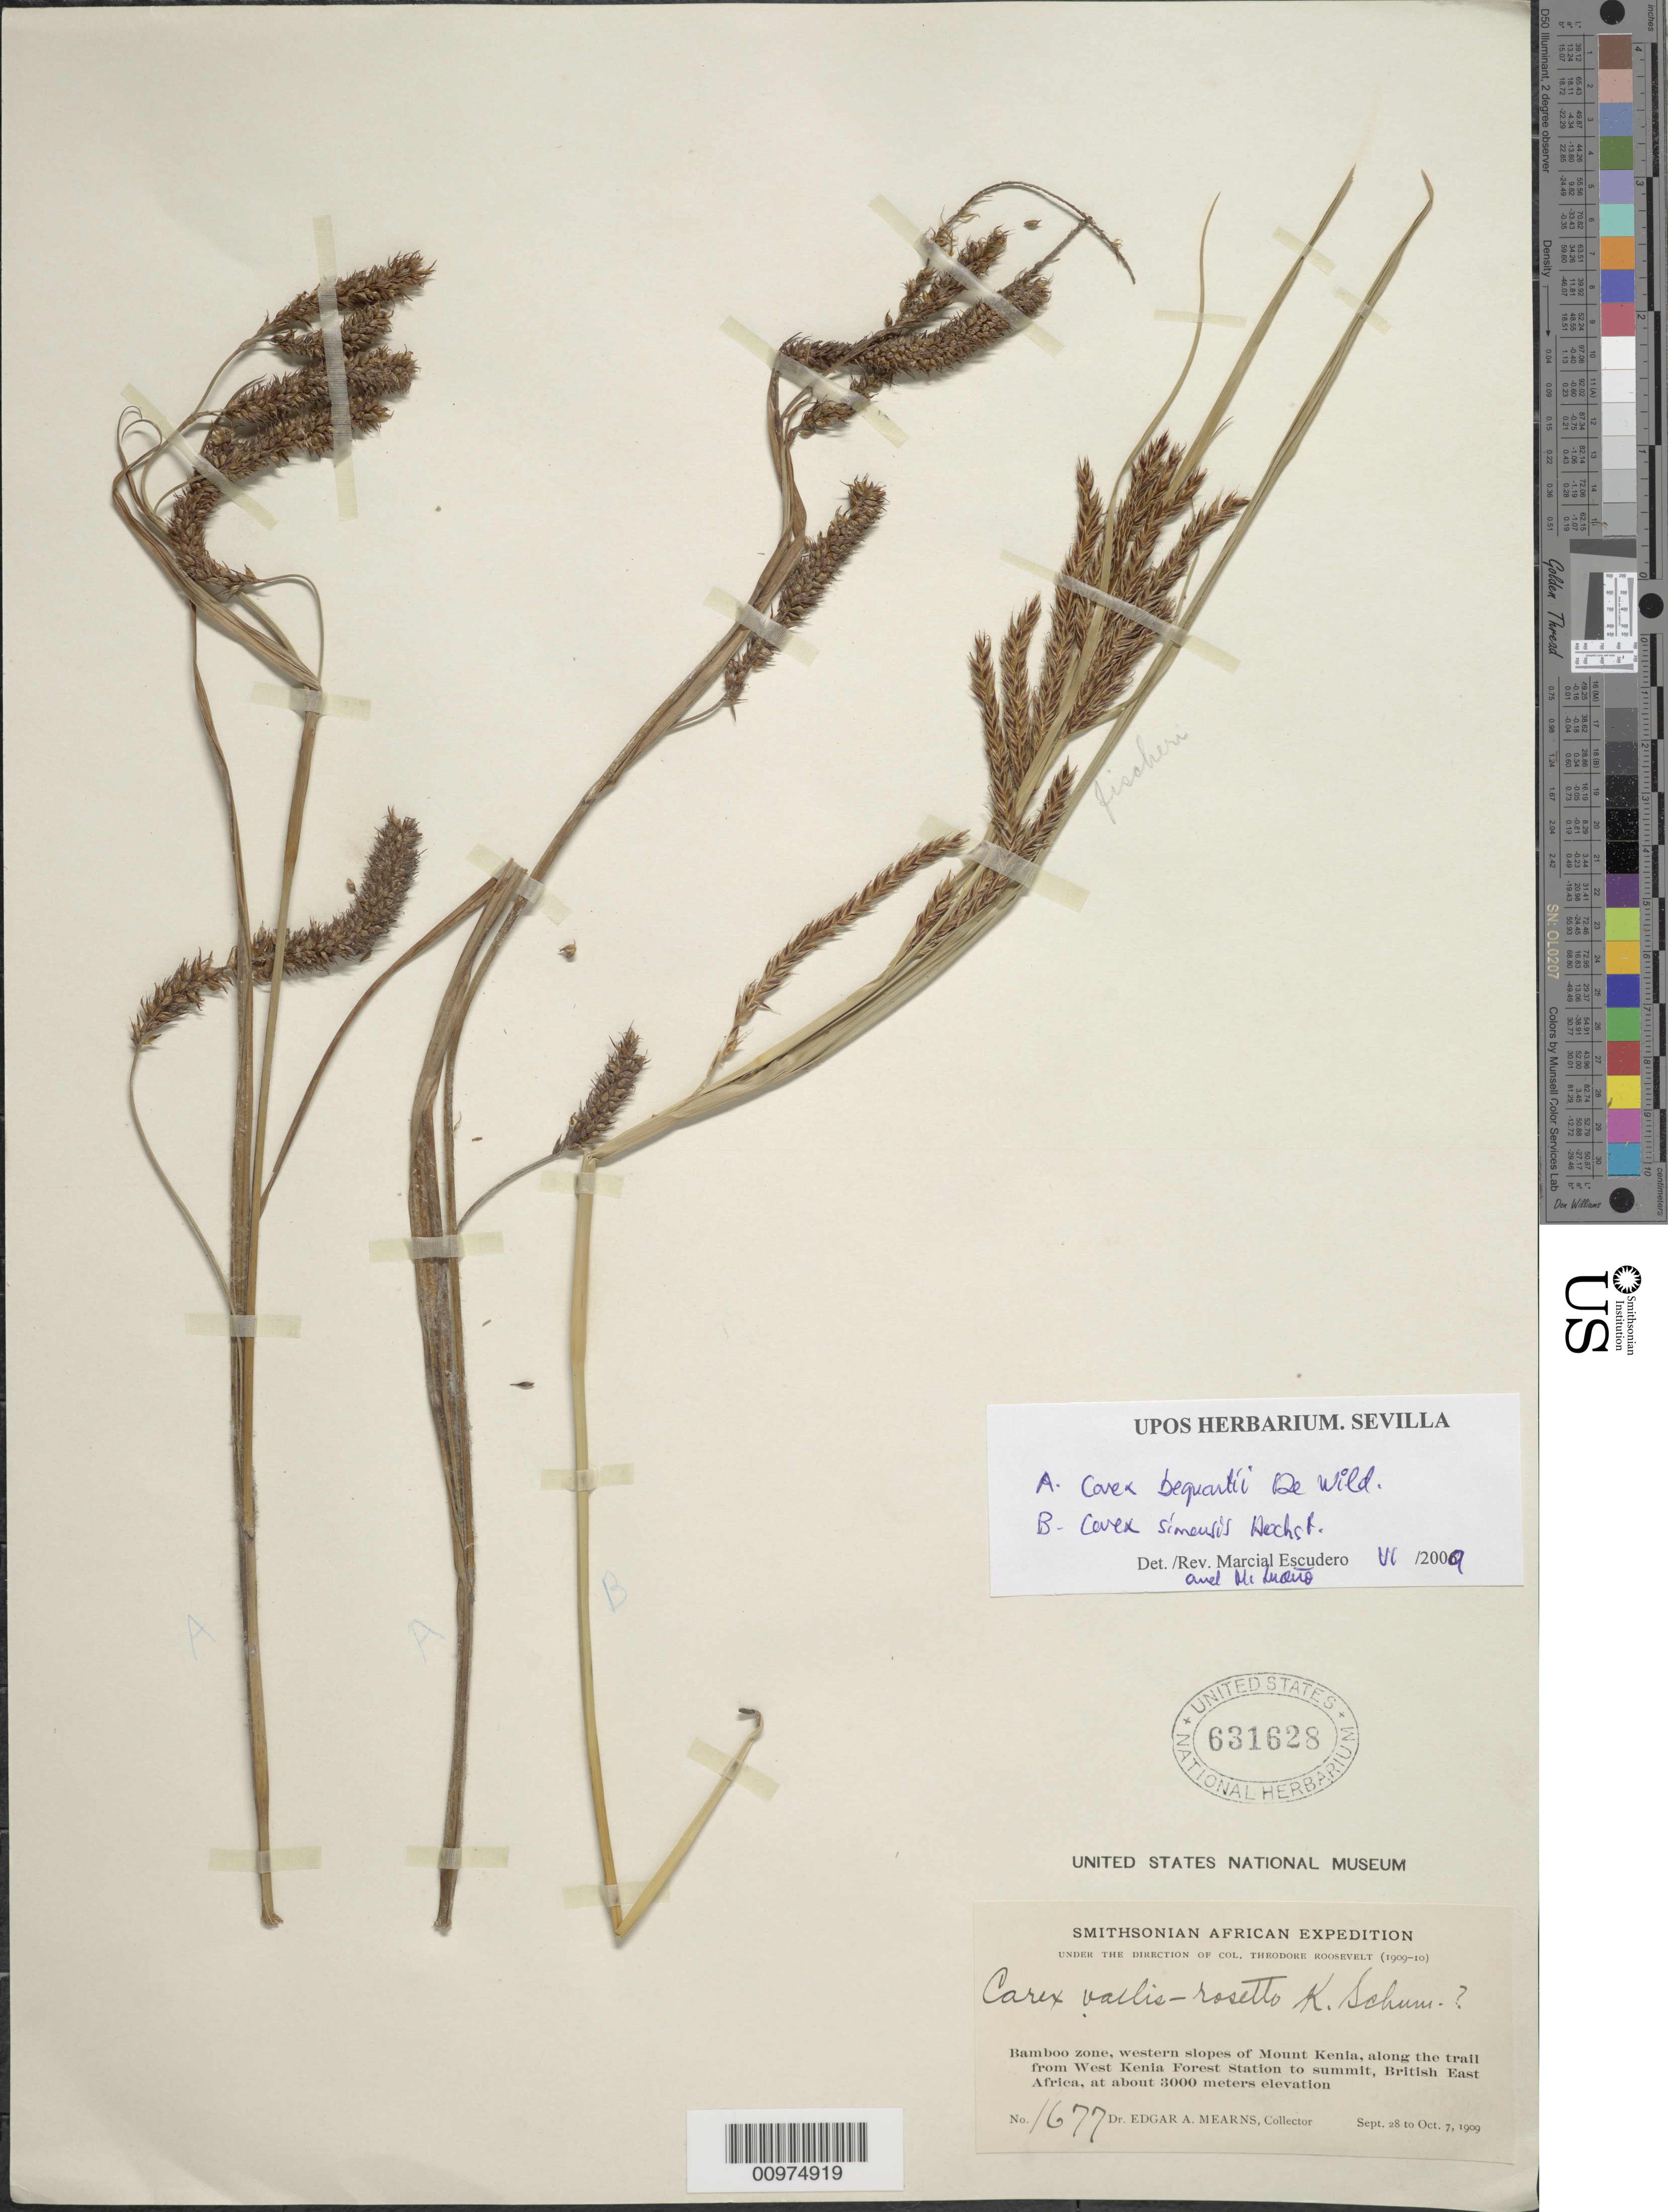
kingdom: Plantae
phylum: Tracheophyta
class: Liliopsida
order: Poales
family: Cyperaceae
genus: Carex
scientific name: Carex bequaertii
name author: De Wild.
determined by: Escudero, Marcial; Luceño, M.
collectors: E. A. Mearns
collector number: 1677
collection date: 1909-09-28/1909-10-07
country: Kenya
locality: Bamboo zone, western slopes of Mount Kenia, along the trail from West Kenia Forest Station to summit, British East Africa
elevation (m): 3000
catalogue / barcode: US 631628